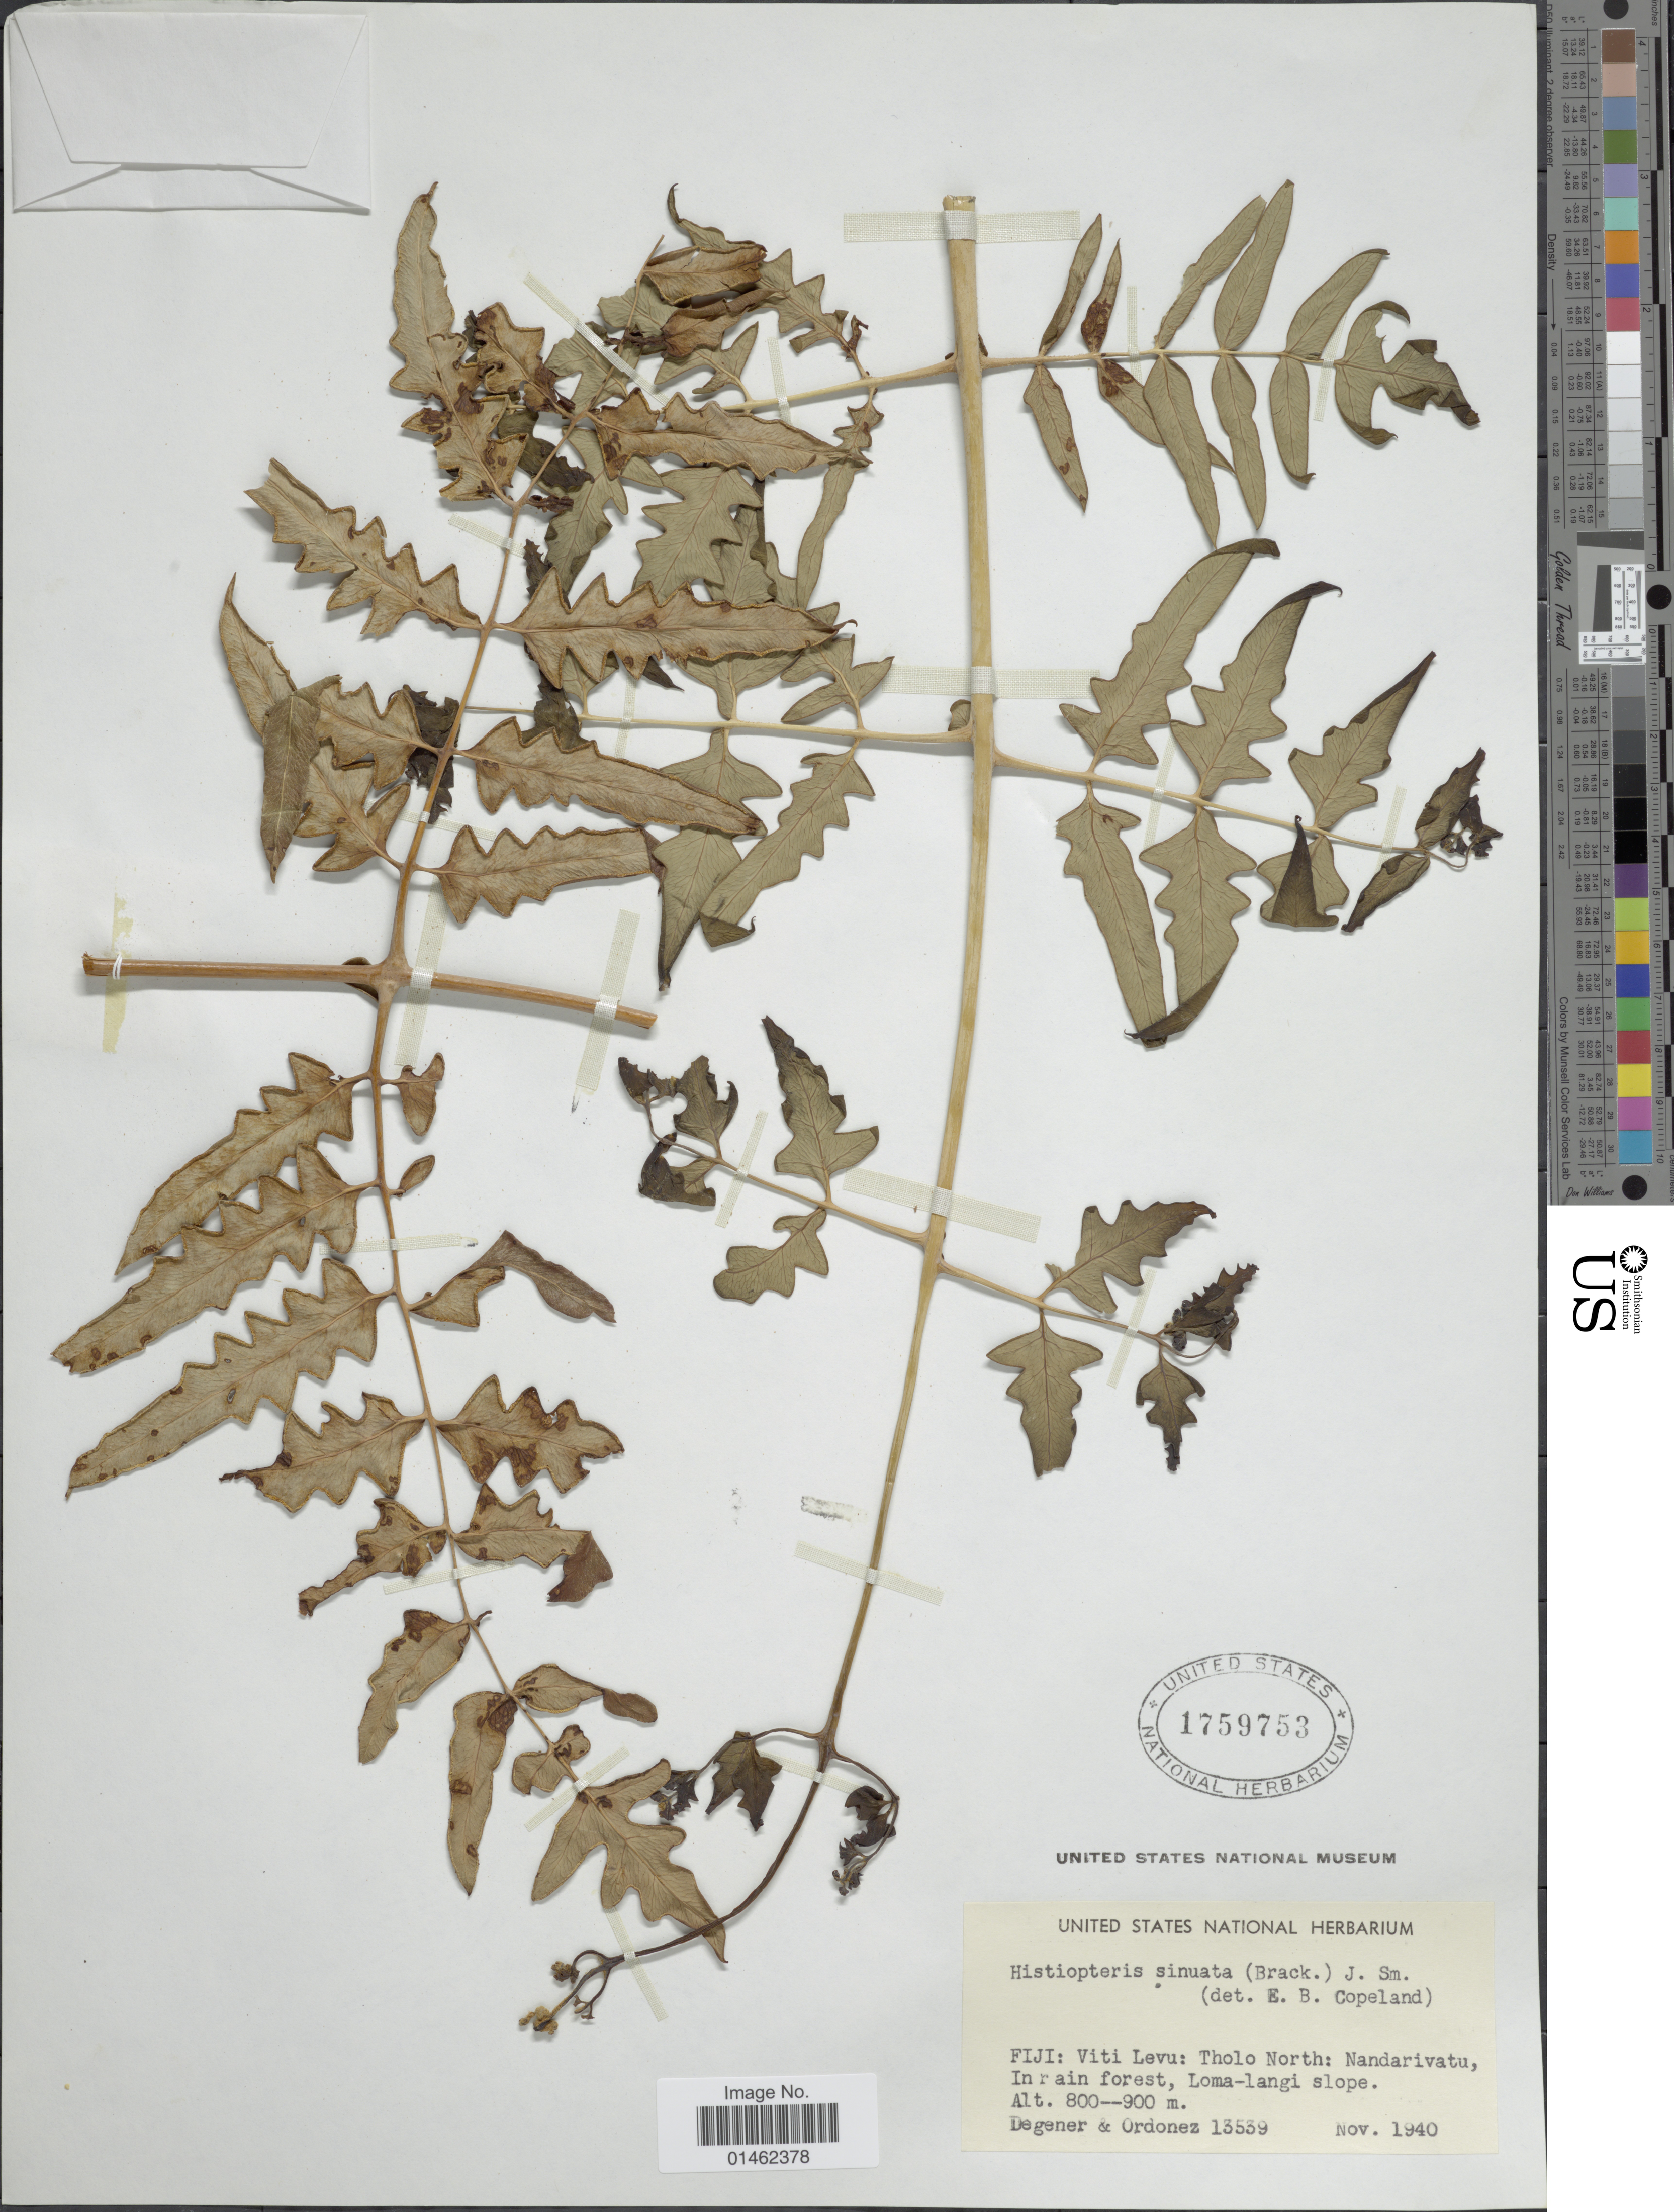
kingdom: Plantae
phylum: Tracheophyta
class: Polypodiopsida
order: Polypodiales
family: Dennstaedtiaceae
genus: Histiopteris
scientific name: Histiopteris sinuata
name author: (Brack.) Small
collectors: -. Degener & -. Ordonez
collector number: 13539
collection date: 1940-11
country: Fiji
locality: Viti Levu: Tholo North: Nandarivatu, In rain forest, Loma-langi slope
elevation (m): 800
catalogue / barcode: US 1759753